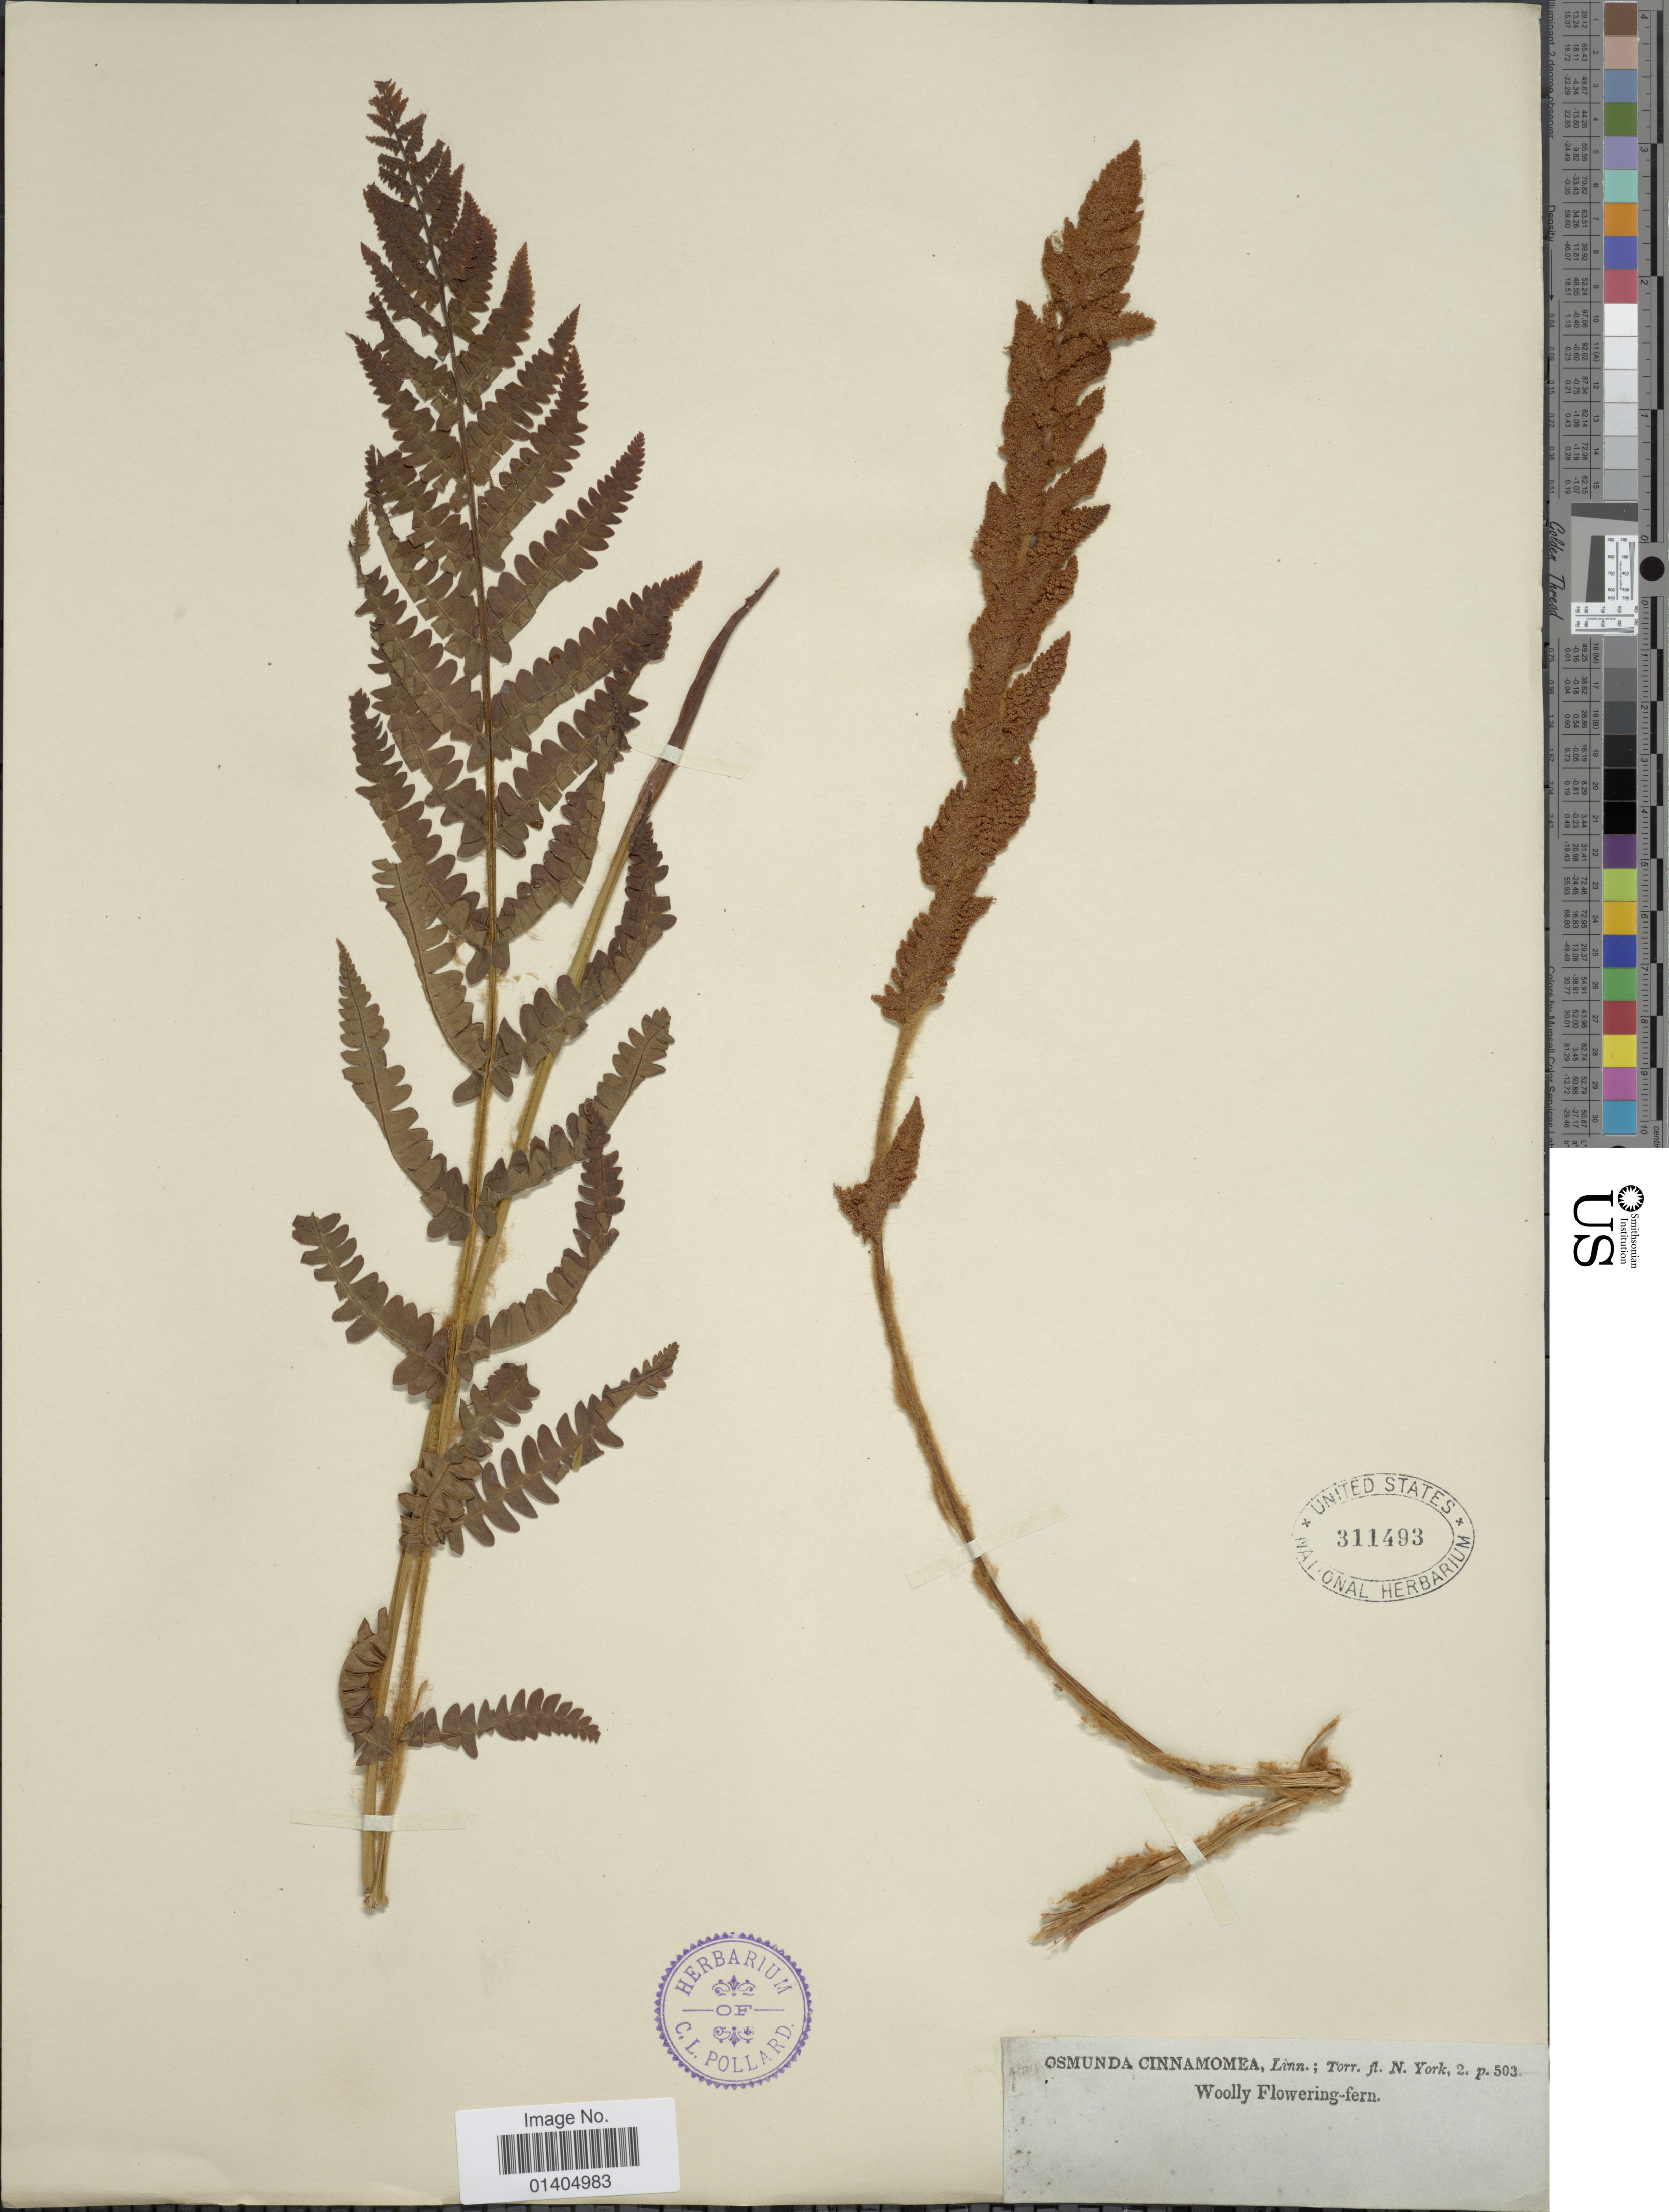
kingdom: Plantae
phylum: Tracheophyta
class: Polypodiopsida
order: Osmundales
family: Osmundaceae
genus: Osmundastrum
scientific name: Osmundastrum cinnamomeum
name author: (L.) C. Presl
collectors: Linn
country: United States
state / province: New York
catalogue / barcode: US 311493